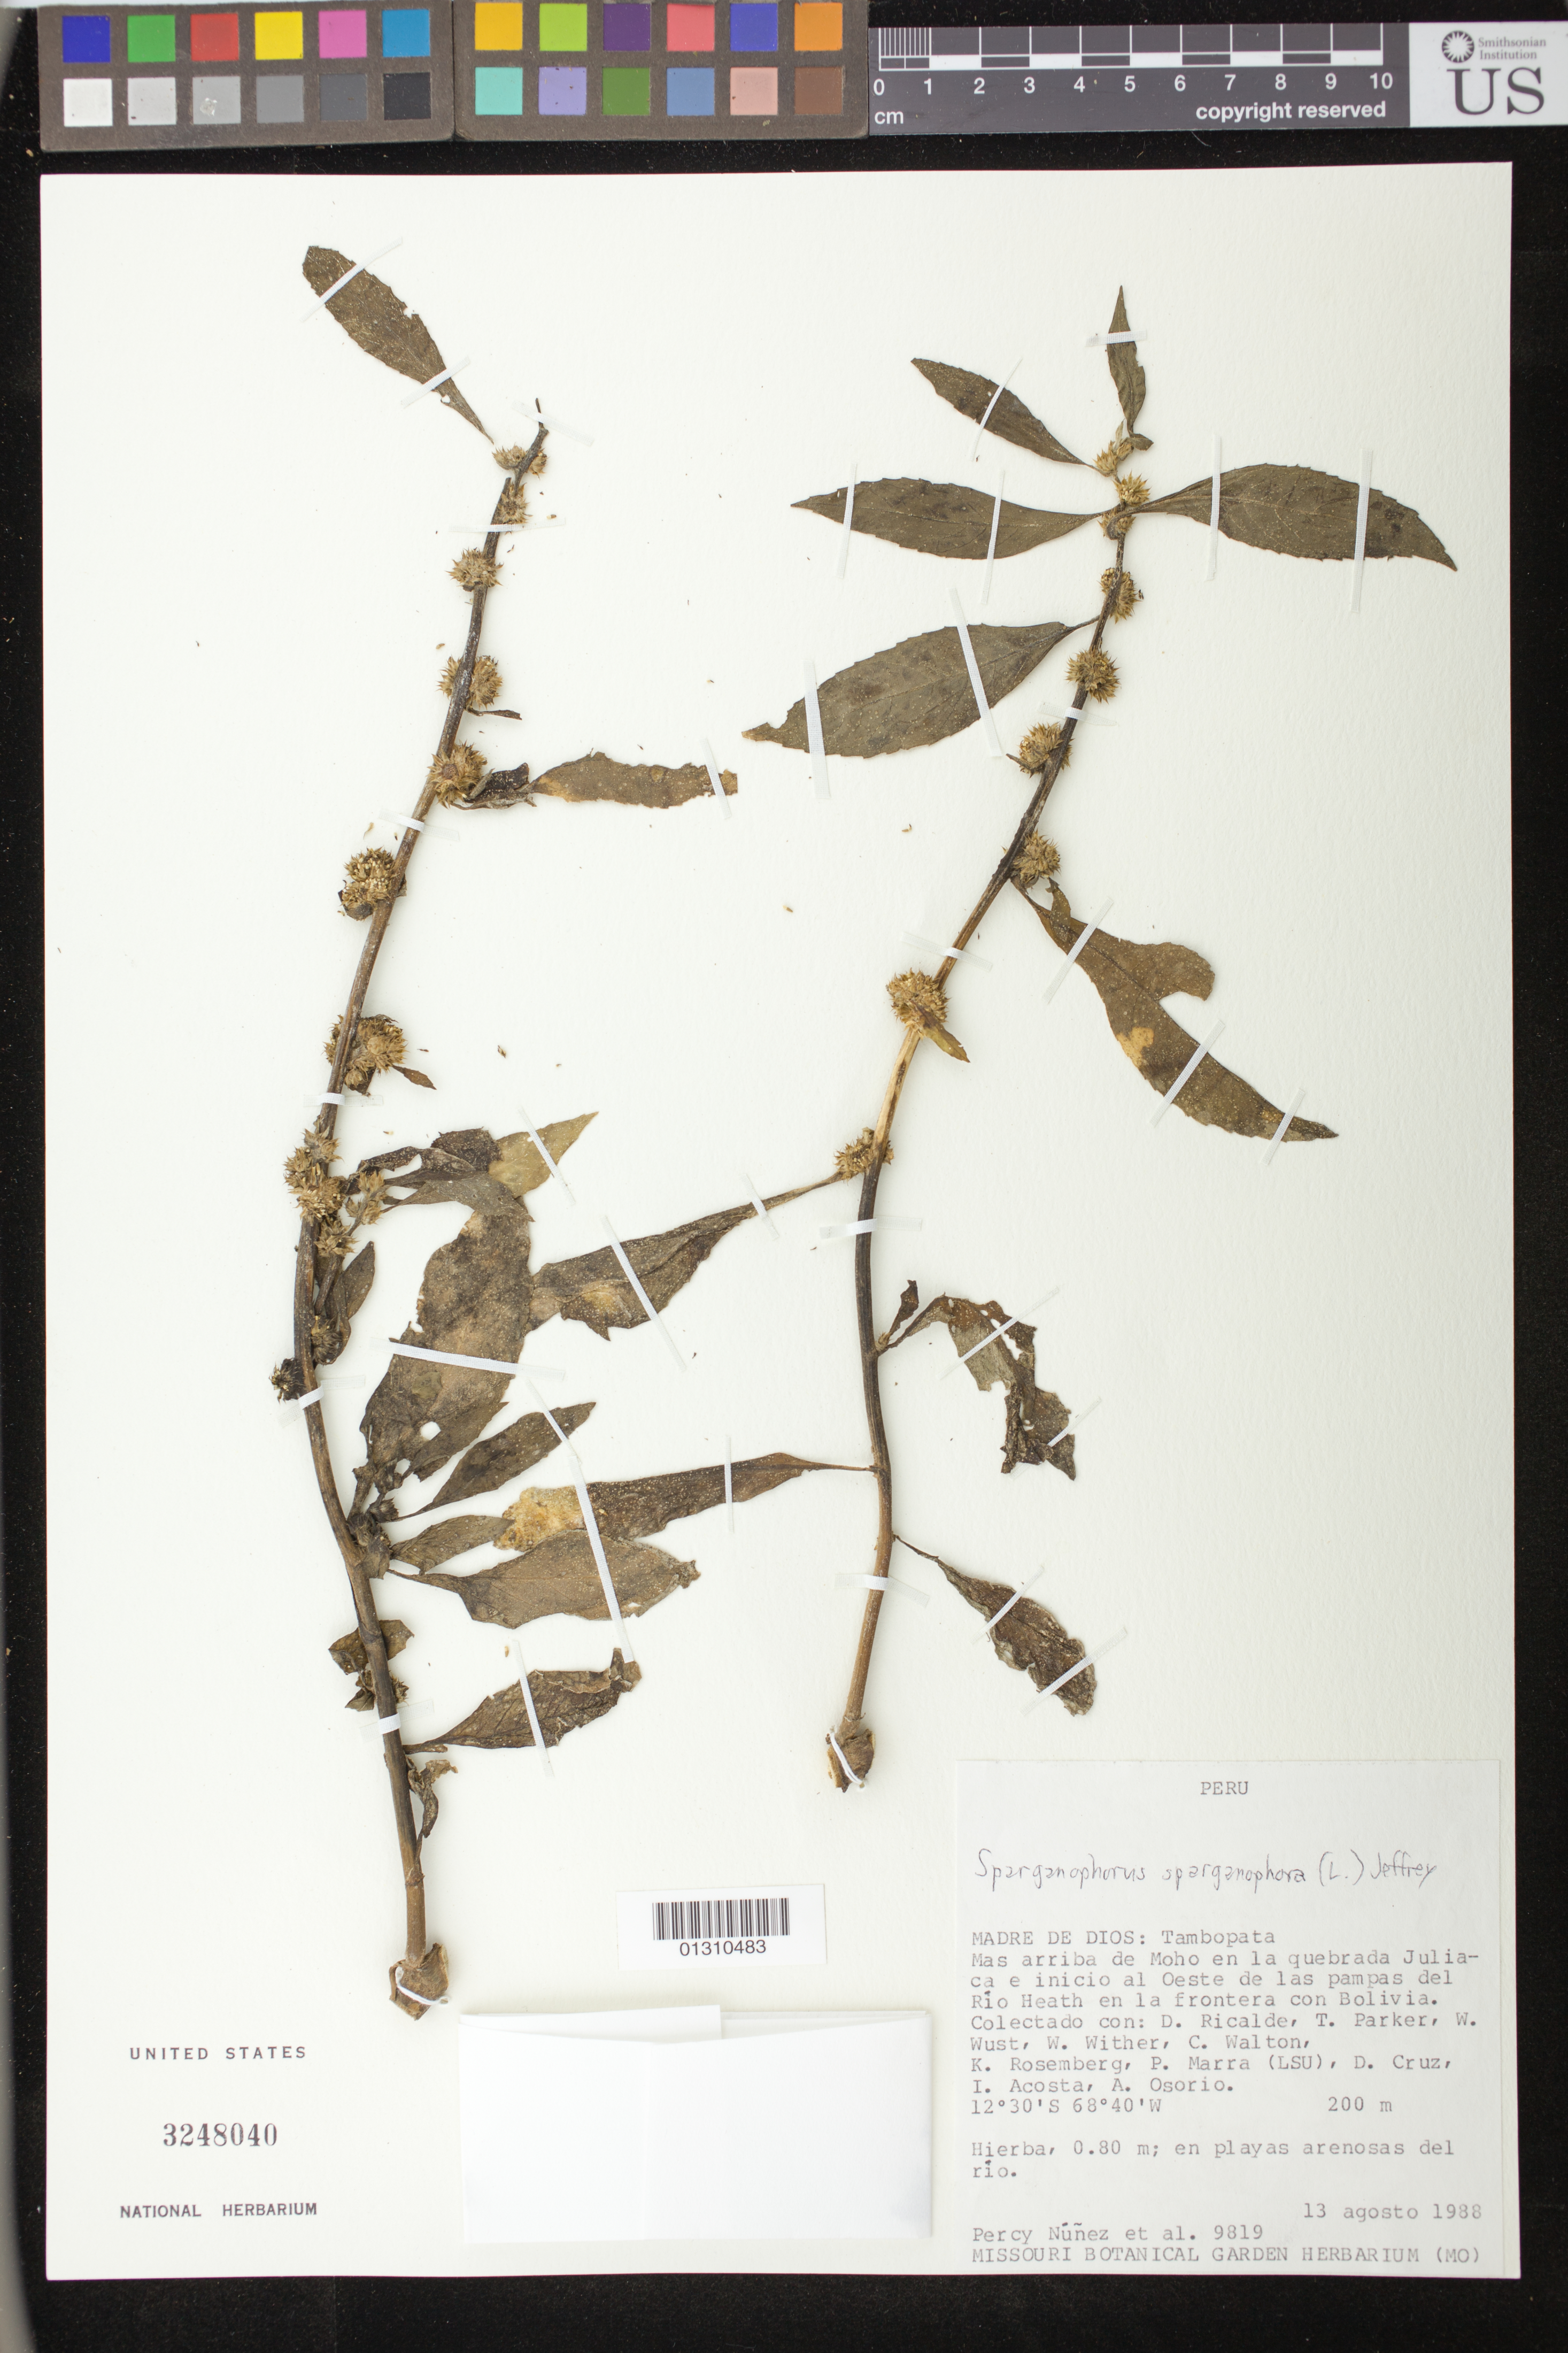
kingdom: Plantae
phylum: Tracheophyta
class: Magnoliopsida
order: Asterales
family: Asteraceae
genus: Sparganophorus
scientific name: Sparganophorus sparganophora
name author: (L.) C. Jeffrey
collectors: P. Nuñez V., D. Ricalde, T. Parker, W. Wust, W. Wither, C. Walton, K. Rosemberg, P. Marra, D. Cruz, I. Acosta & A. Osorio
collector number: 9819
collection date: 1988-08-13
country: Peru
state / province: Madre de Dios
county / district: Tambopata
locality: Mas arriba de Moho en la quebrada Juliaca e inicio al Oeste de las pampas del Rio Heath en la frontera con Bolivia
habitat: En playas arenosas del rio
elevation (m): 200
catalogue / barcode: US 3248040